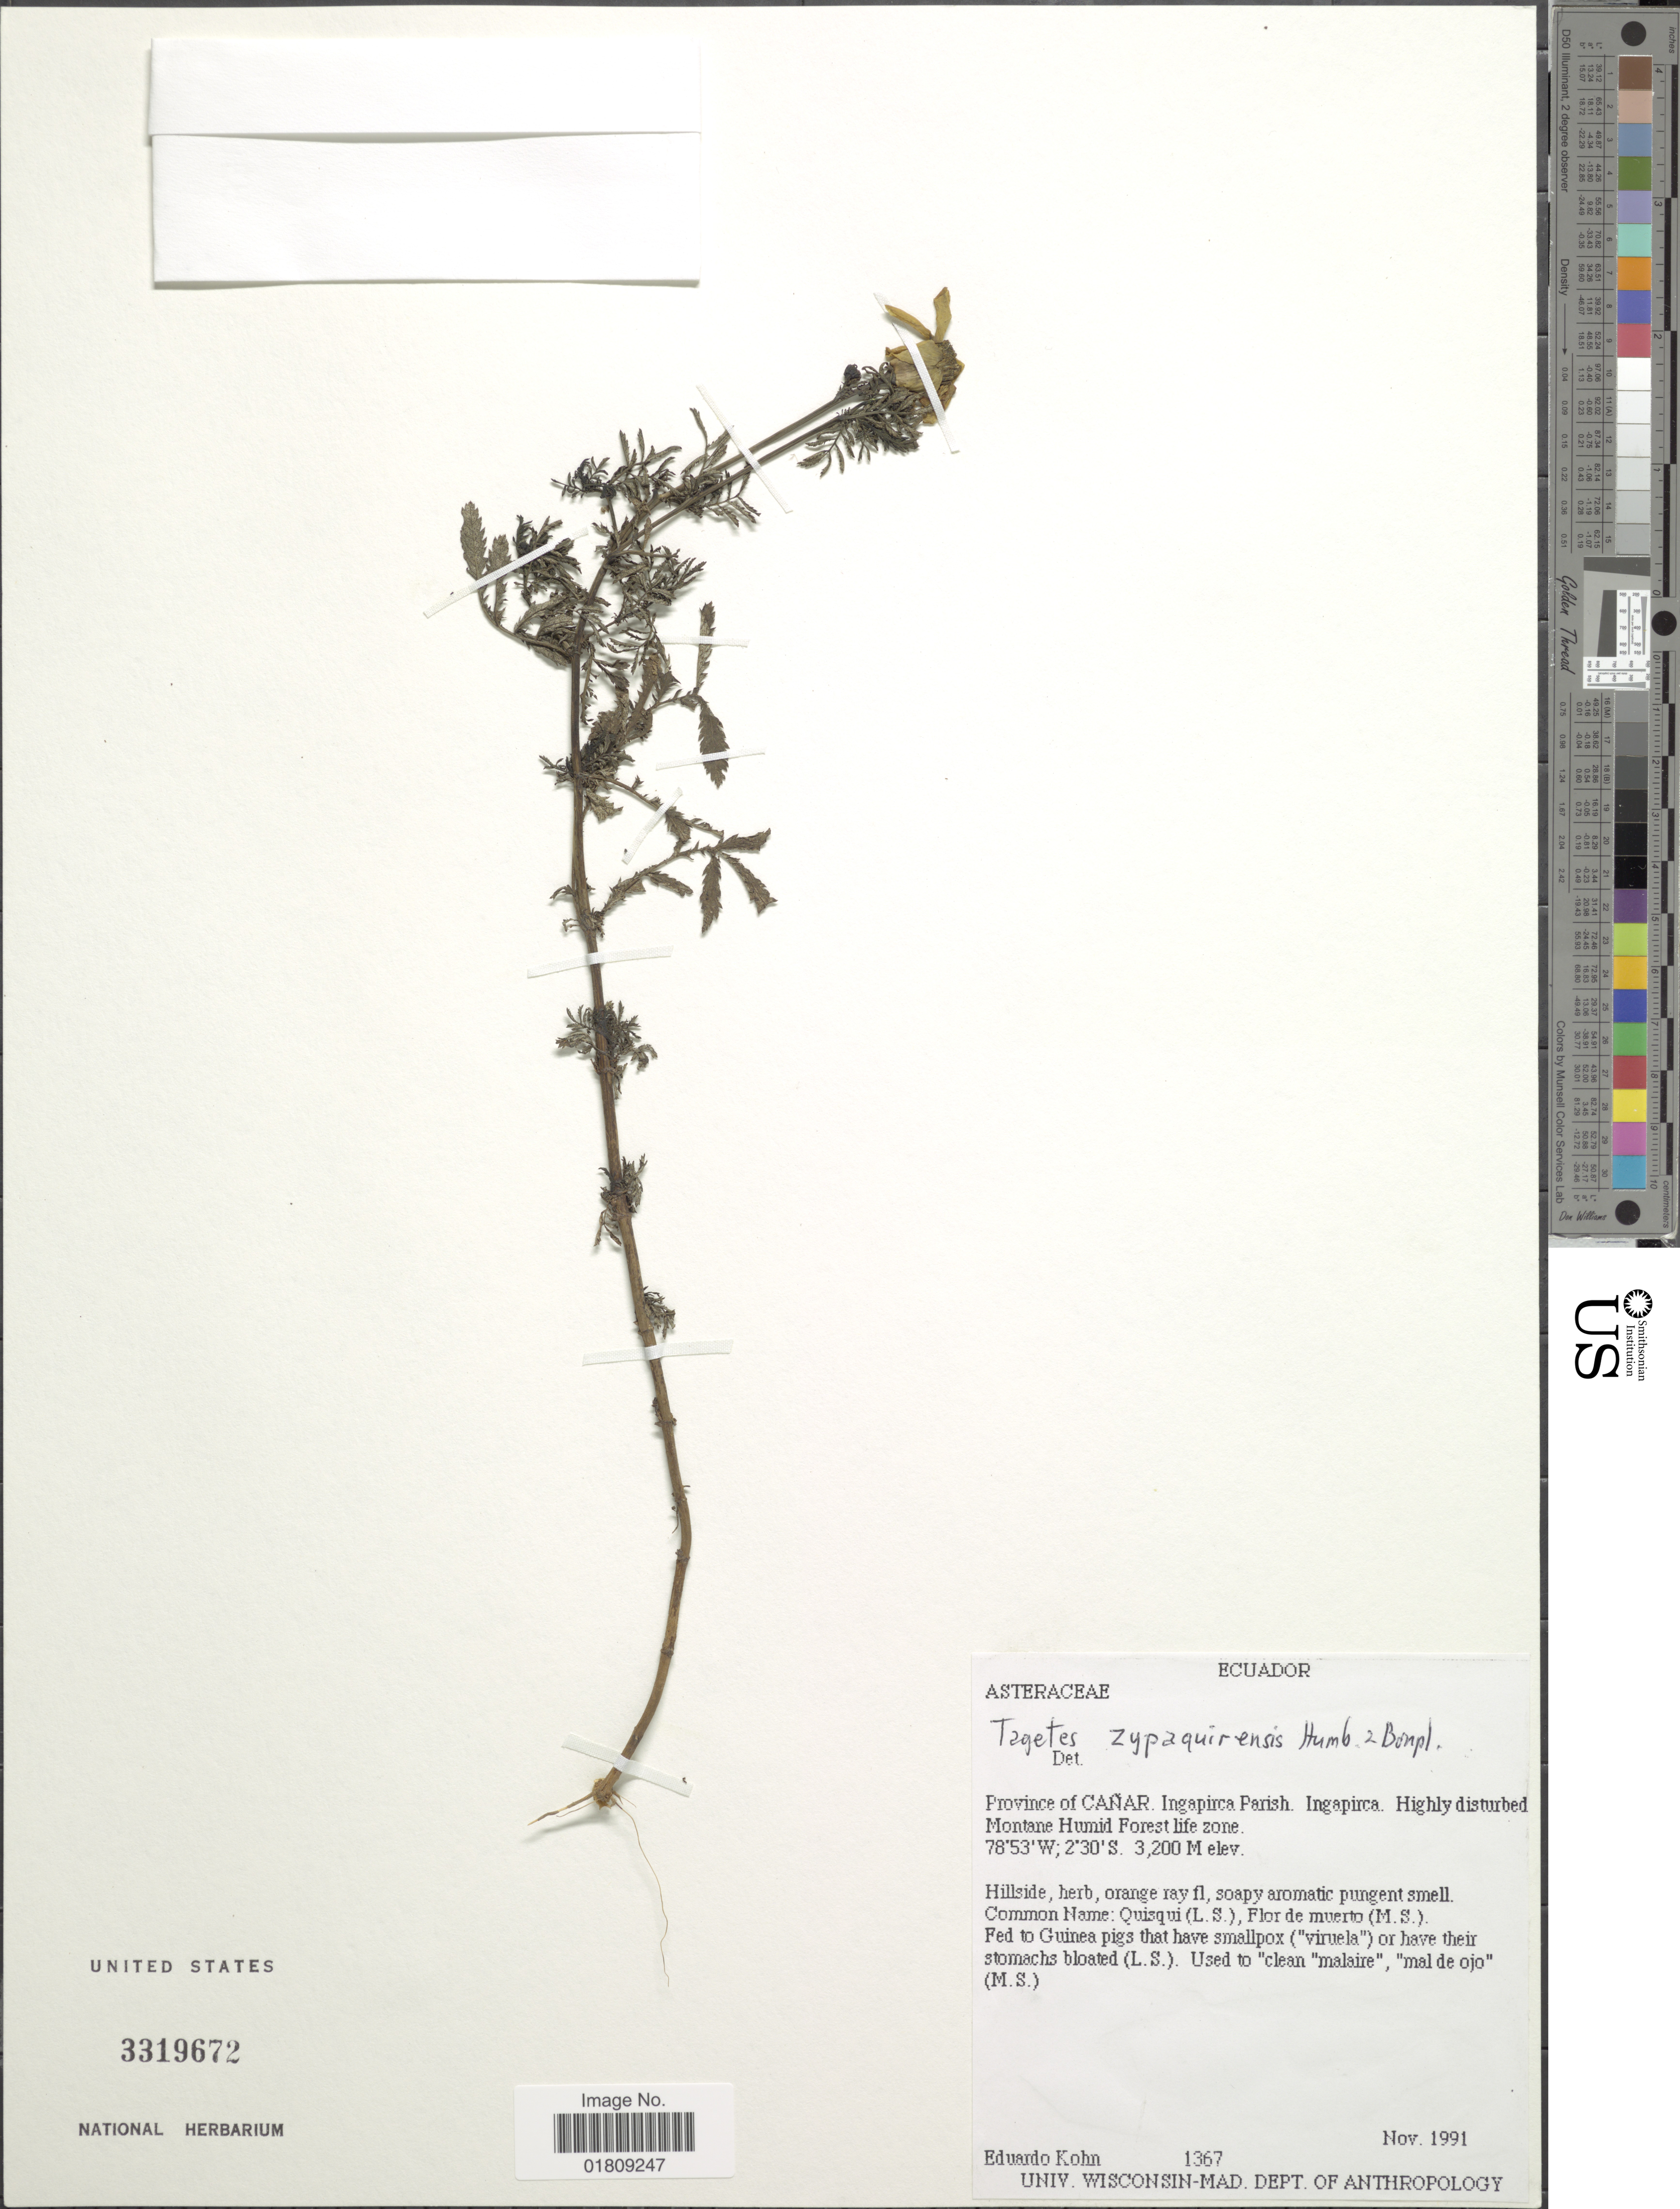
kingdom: Plantae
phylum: Tracheophyta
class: Magnoliopsida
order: Asterales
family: Asteraceae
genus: Tagetes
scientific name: Tagetes zypaquirensis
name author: Humb. & Bonpl.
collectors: E. Kohn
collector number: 1367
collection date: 1991-11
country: Ecuador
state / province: Cañar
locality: Ingapirca Parish, Ingapirca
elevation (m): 3200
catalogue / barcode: US 3319672